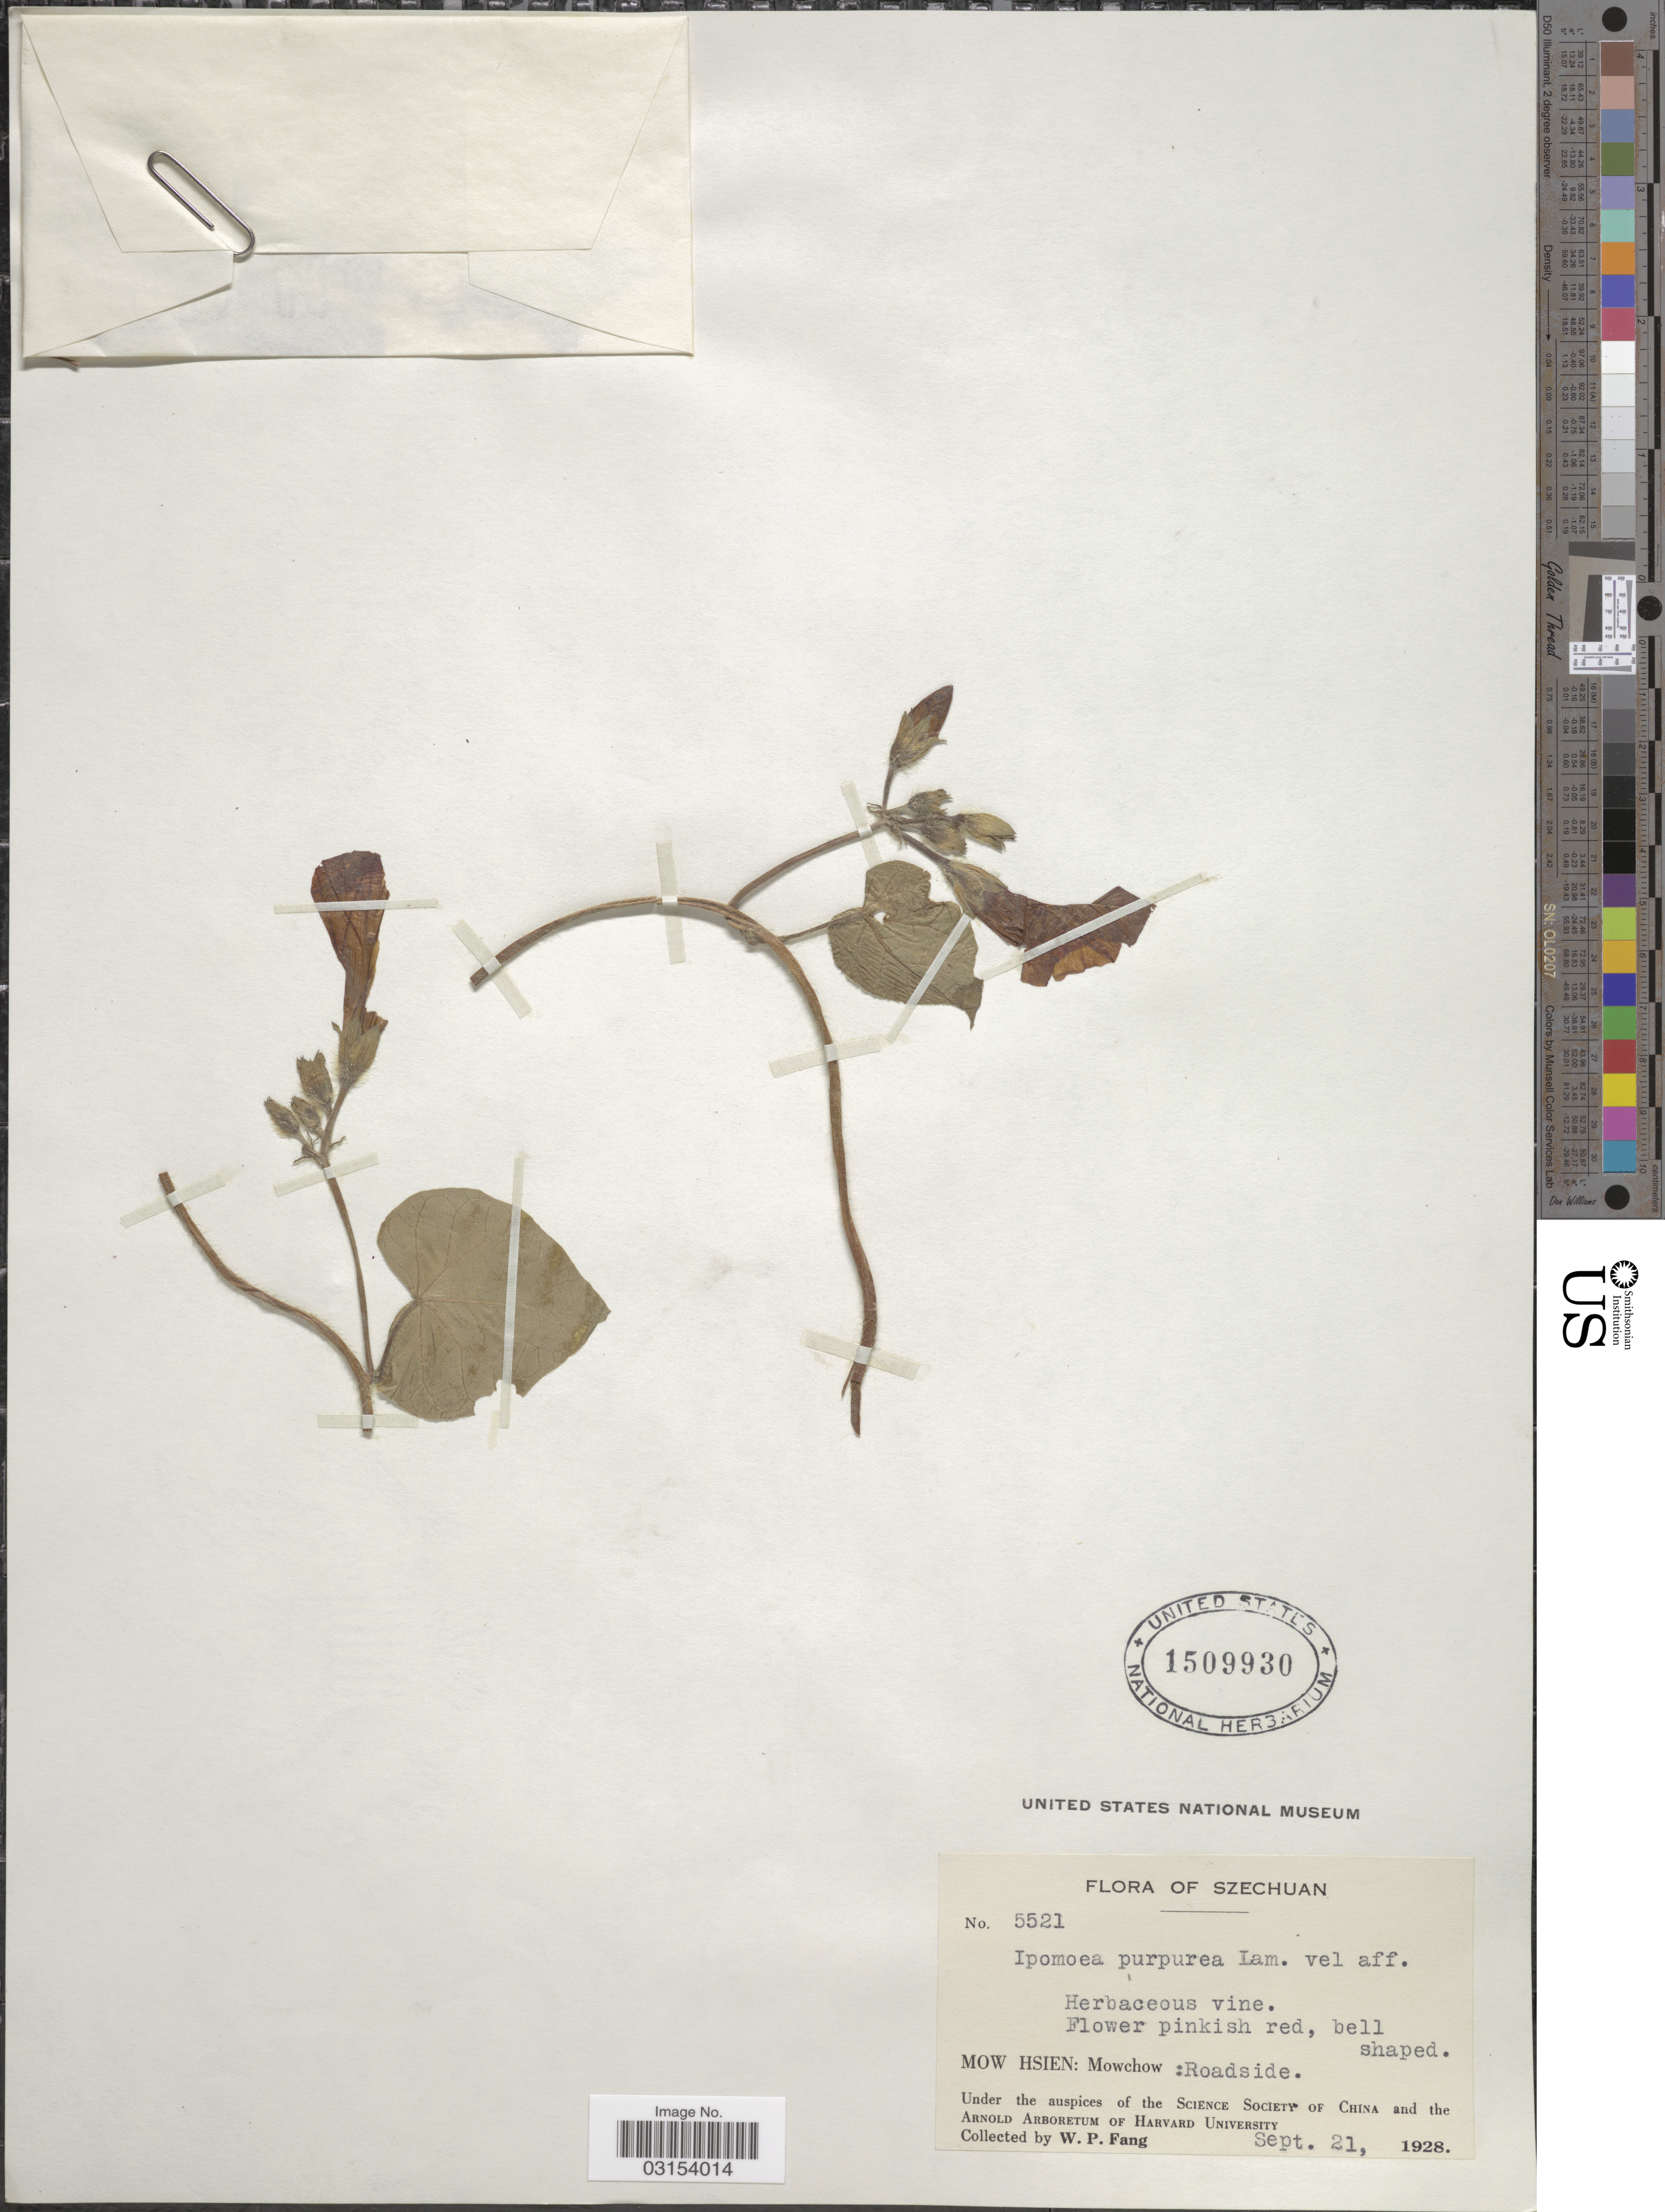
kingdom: Plantae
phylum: Tracheophyta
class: Magnoliopsida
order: Solanales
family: Convolvulaceae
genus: Ipomoea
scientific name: Ipomoea purpurea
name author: (L.) Roth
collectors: W. P. Fang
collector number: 5521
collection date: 1928-09-21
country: China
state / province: Sichuan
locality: Szechuan. Mow Hsien: Mowchow: Roadside.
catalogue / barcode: US 1509930